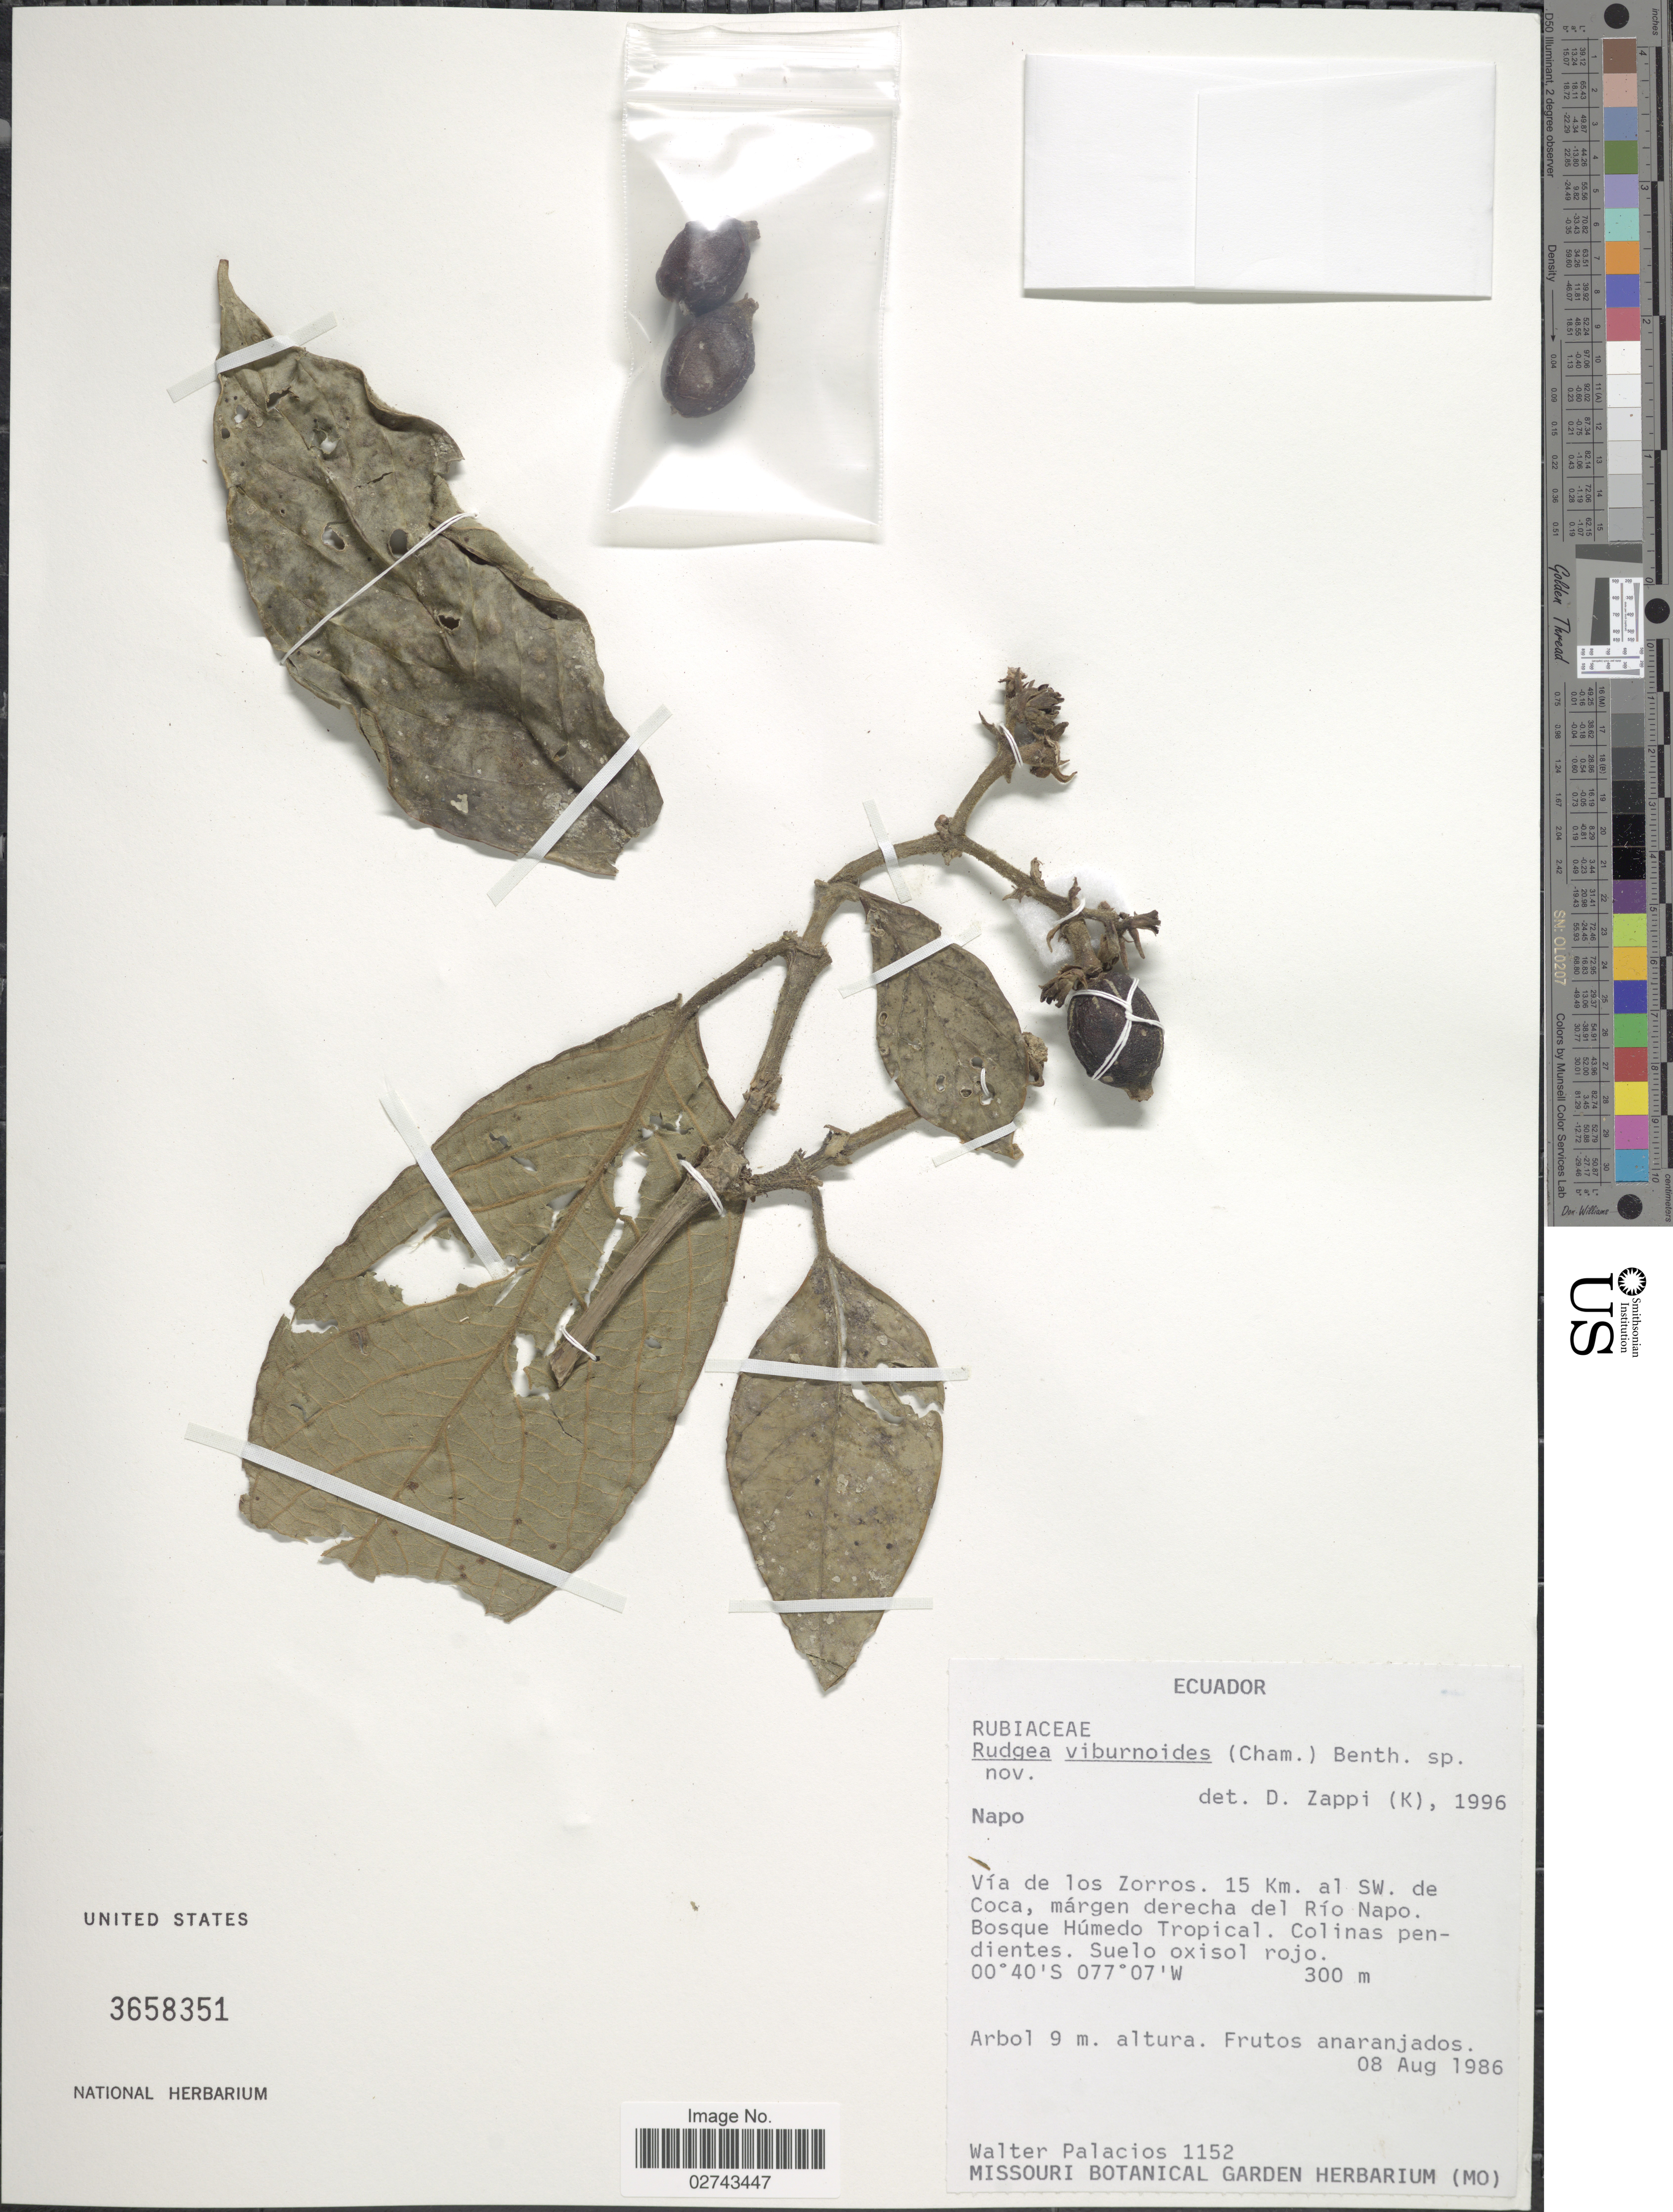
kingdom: Plantae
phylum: Tracheophyta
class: Magnoliopsida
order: Gentianales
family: Rubiaceae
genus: Rudgea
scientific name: Rudgea viburnoides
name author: Benth.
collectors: W. Palacios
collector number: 1152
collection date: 1986-08-08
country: Ecuador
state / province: Napo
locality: Via de los Zorros, 15 km. al SW. de Coca, margen dereche del Rio Napo, Bosque Humedo Tropical, Colinas pendientes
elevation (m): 300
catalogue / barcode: US 3658351